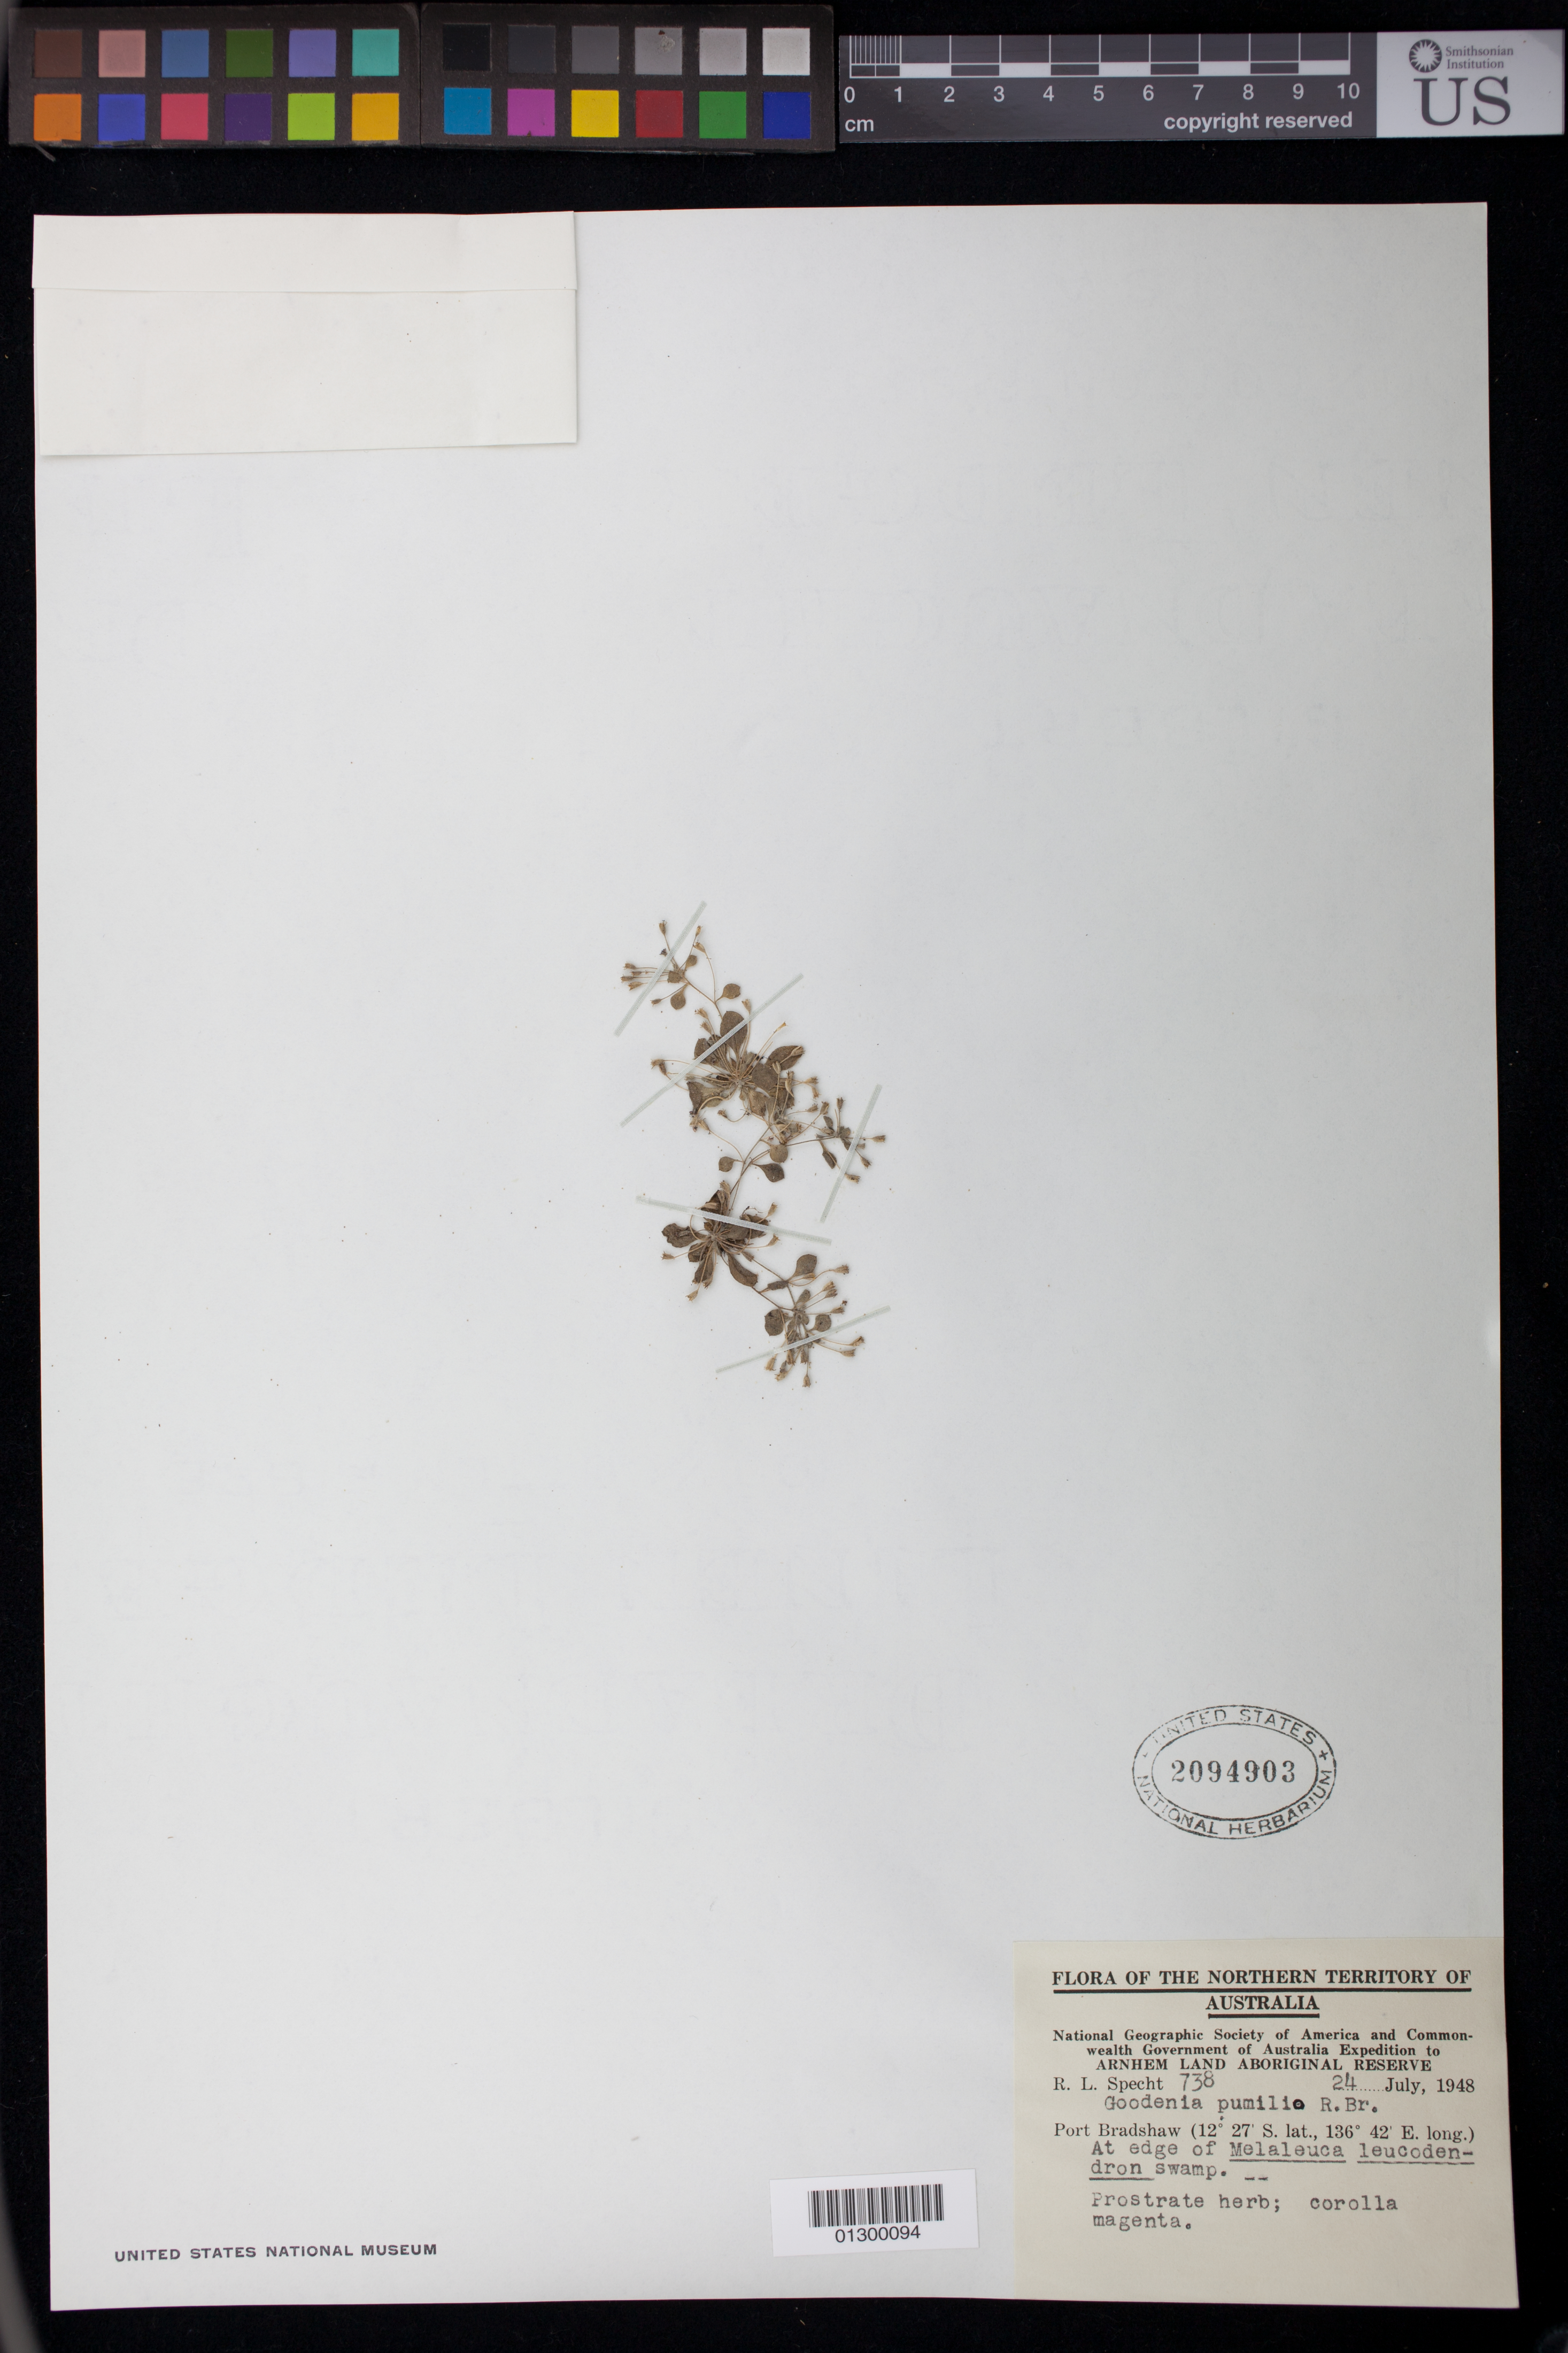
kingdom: Plantae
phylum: Tracheophyta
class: Magnoliopsida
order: Asterales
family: Goodeniaceae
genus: Goodenia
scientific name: Goodenia pumilio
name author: R. Br.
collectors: R. L. Specht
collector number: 738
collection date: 1948-07-24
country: Australia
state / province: Northern Territory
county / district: East Arnhem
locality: Port Bradshaw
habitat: At edge of Melaleuca leucodendron swamp.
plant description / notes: Prostrate herb; corolla magenta.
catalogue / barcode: US 2094903